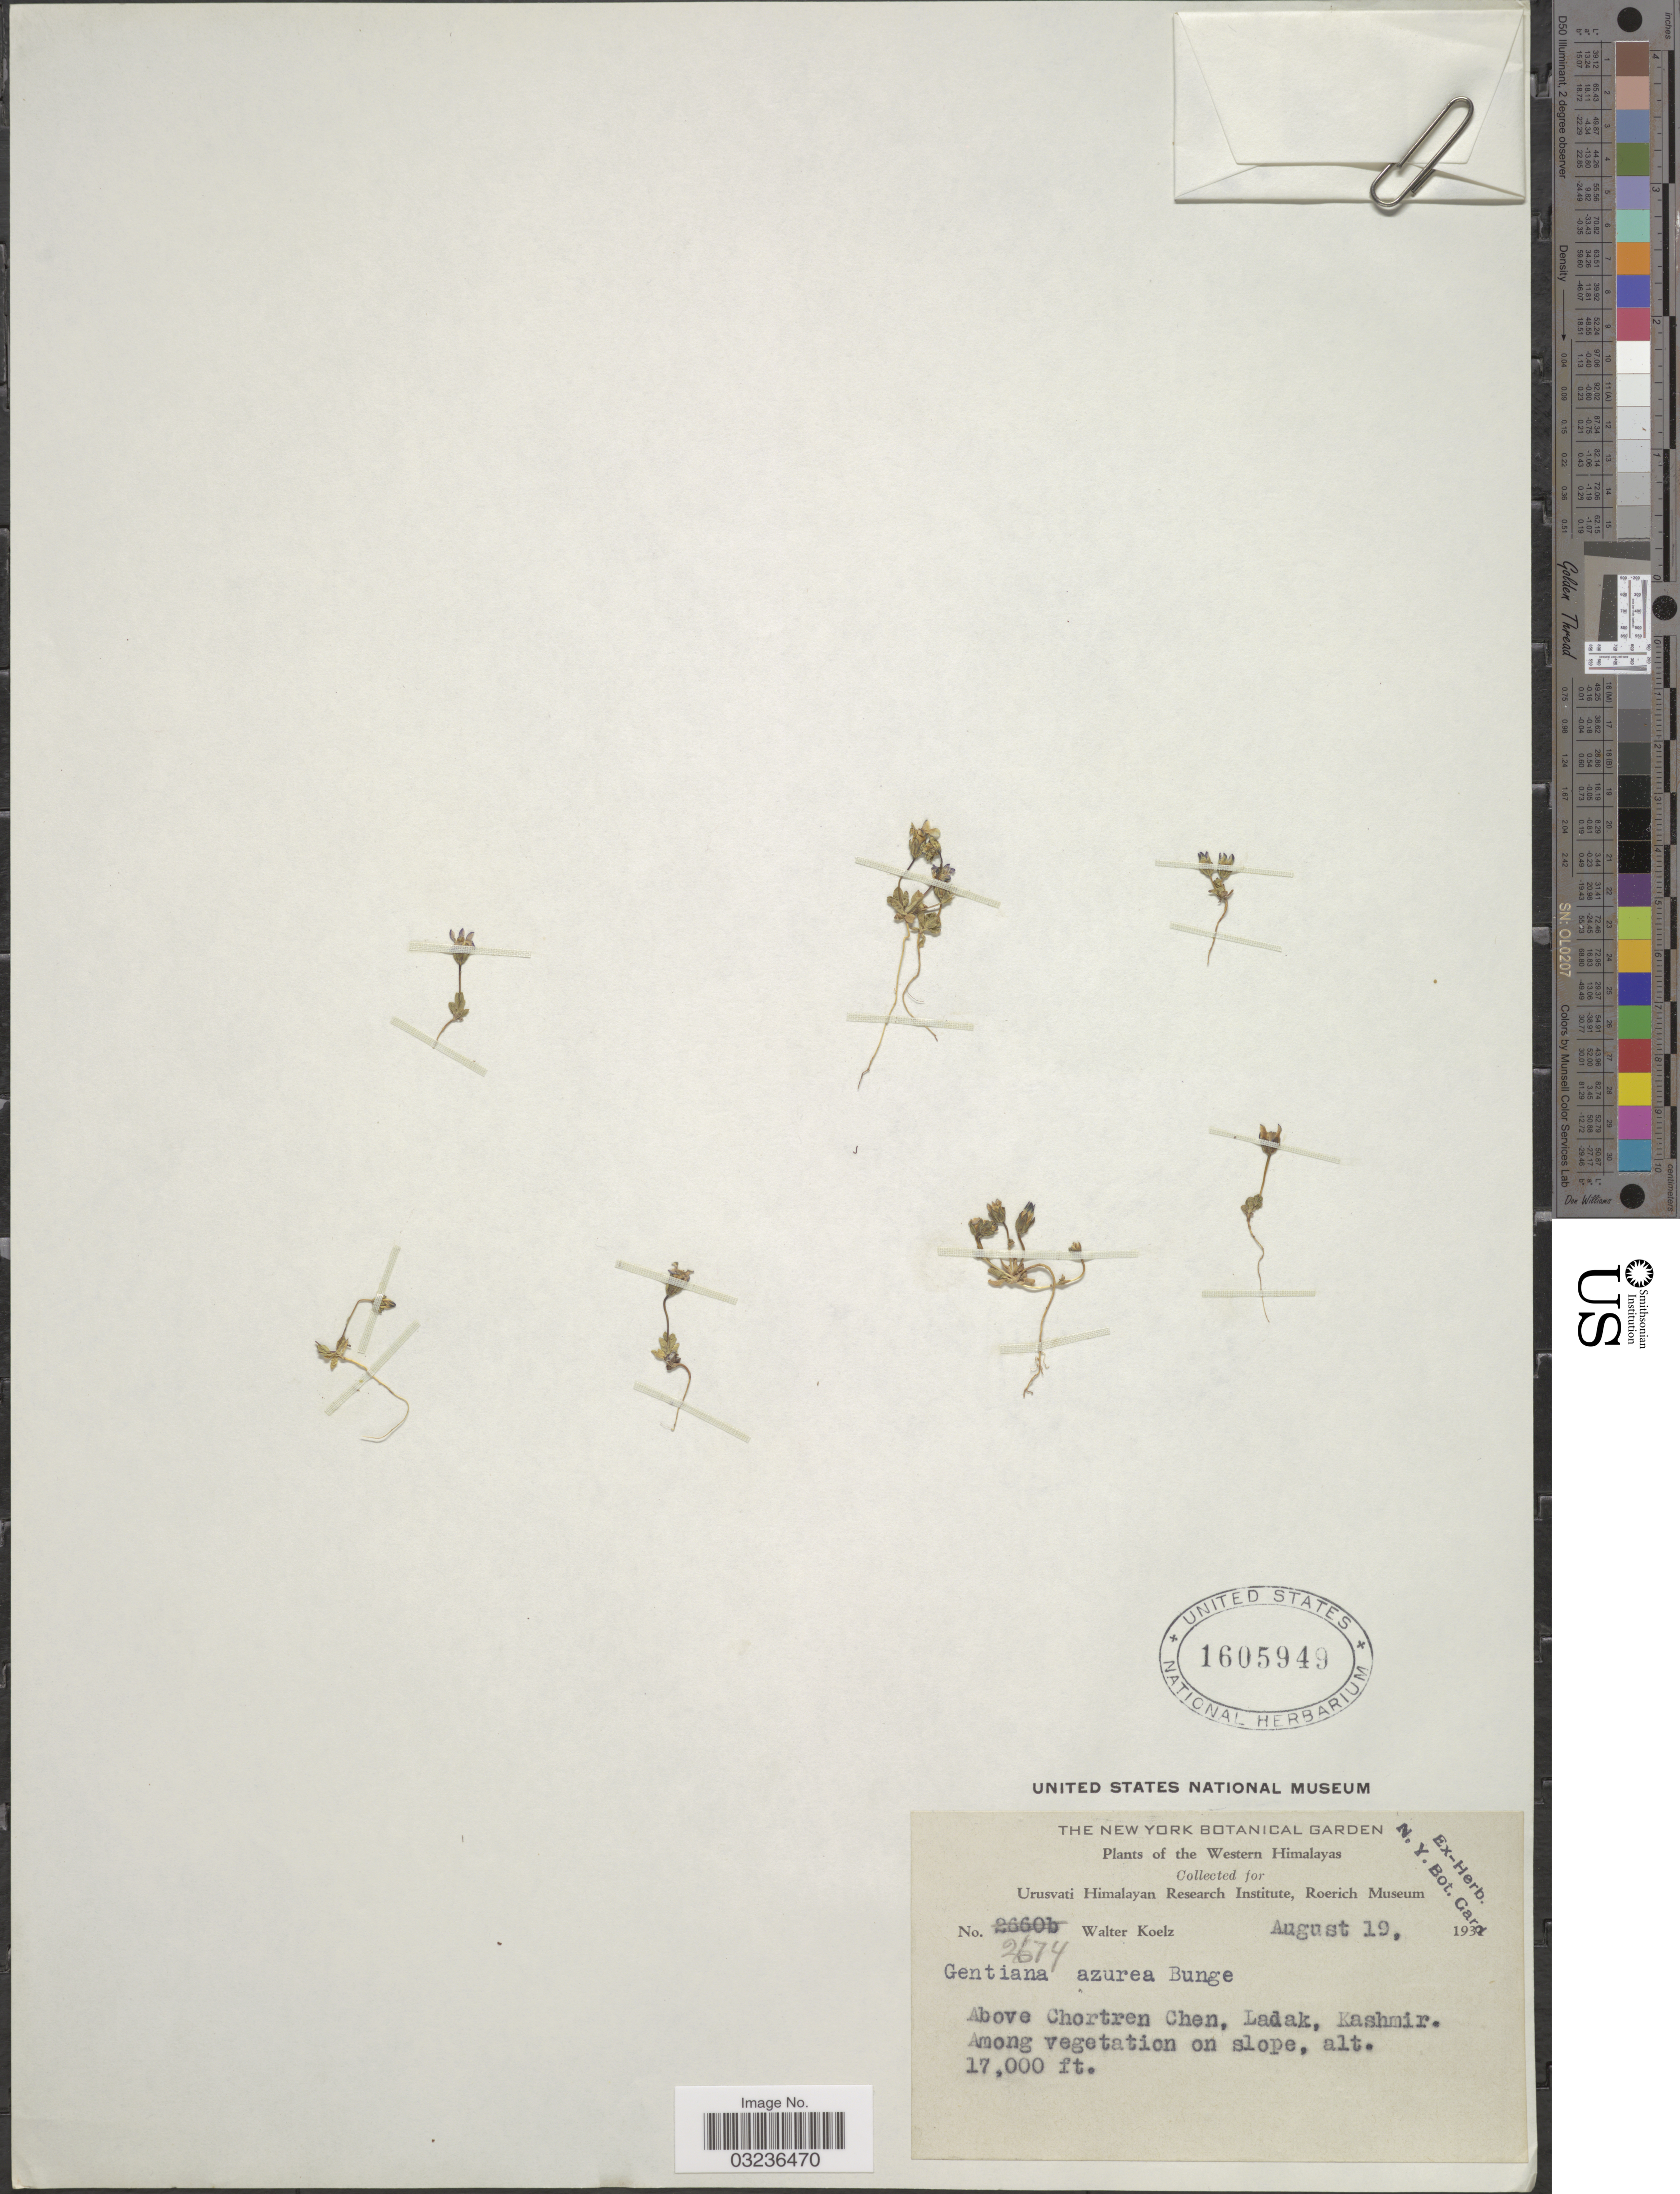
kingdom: Plantae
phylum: Tracheophyta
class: Magnoliopsida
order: Gentianales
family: Gentianaceae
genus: Gentiana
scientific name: Gentiana azurea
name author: Bunge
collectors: W. N. Koelz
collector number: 2674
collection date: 1930-08-19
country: India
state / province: Ladakh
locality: Western Himalayas. Above Chortren Chen, Ladak, Kashmir.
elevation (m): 5182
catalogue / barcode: US 1605949